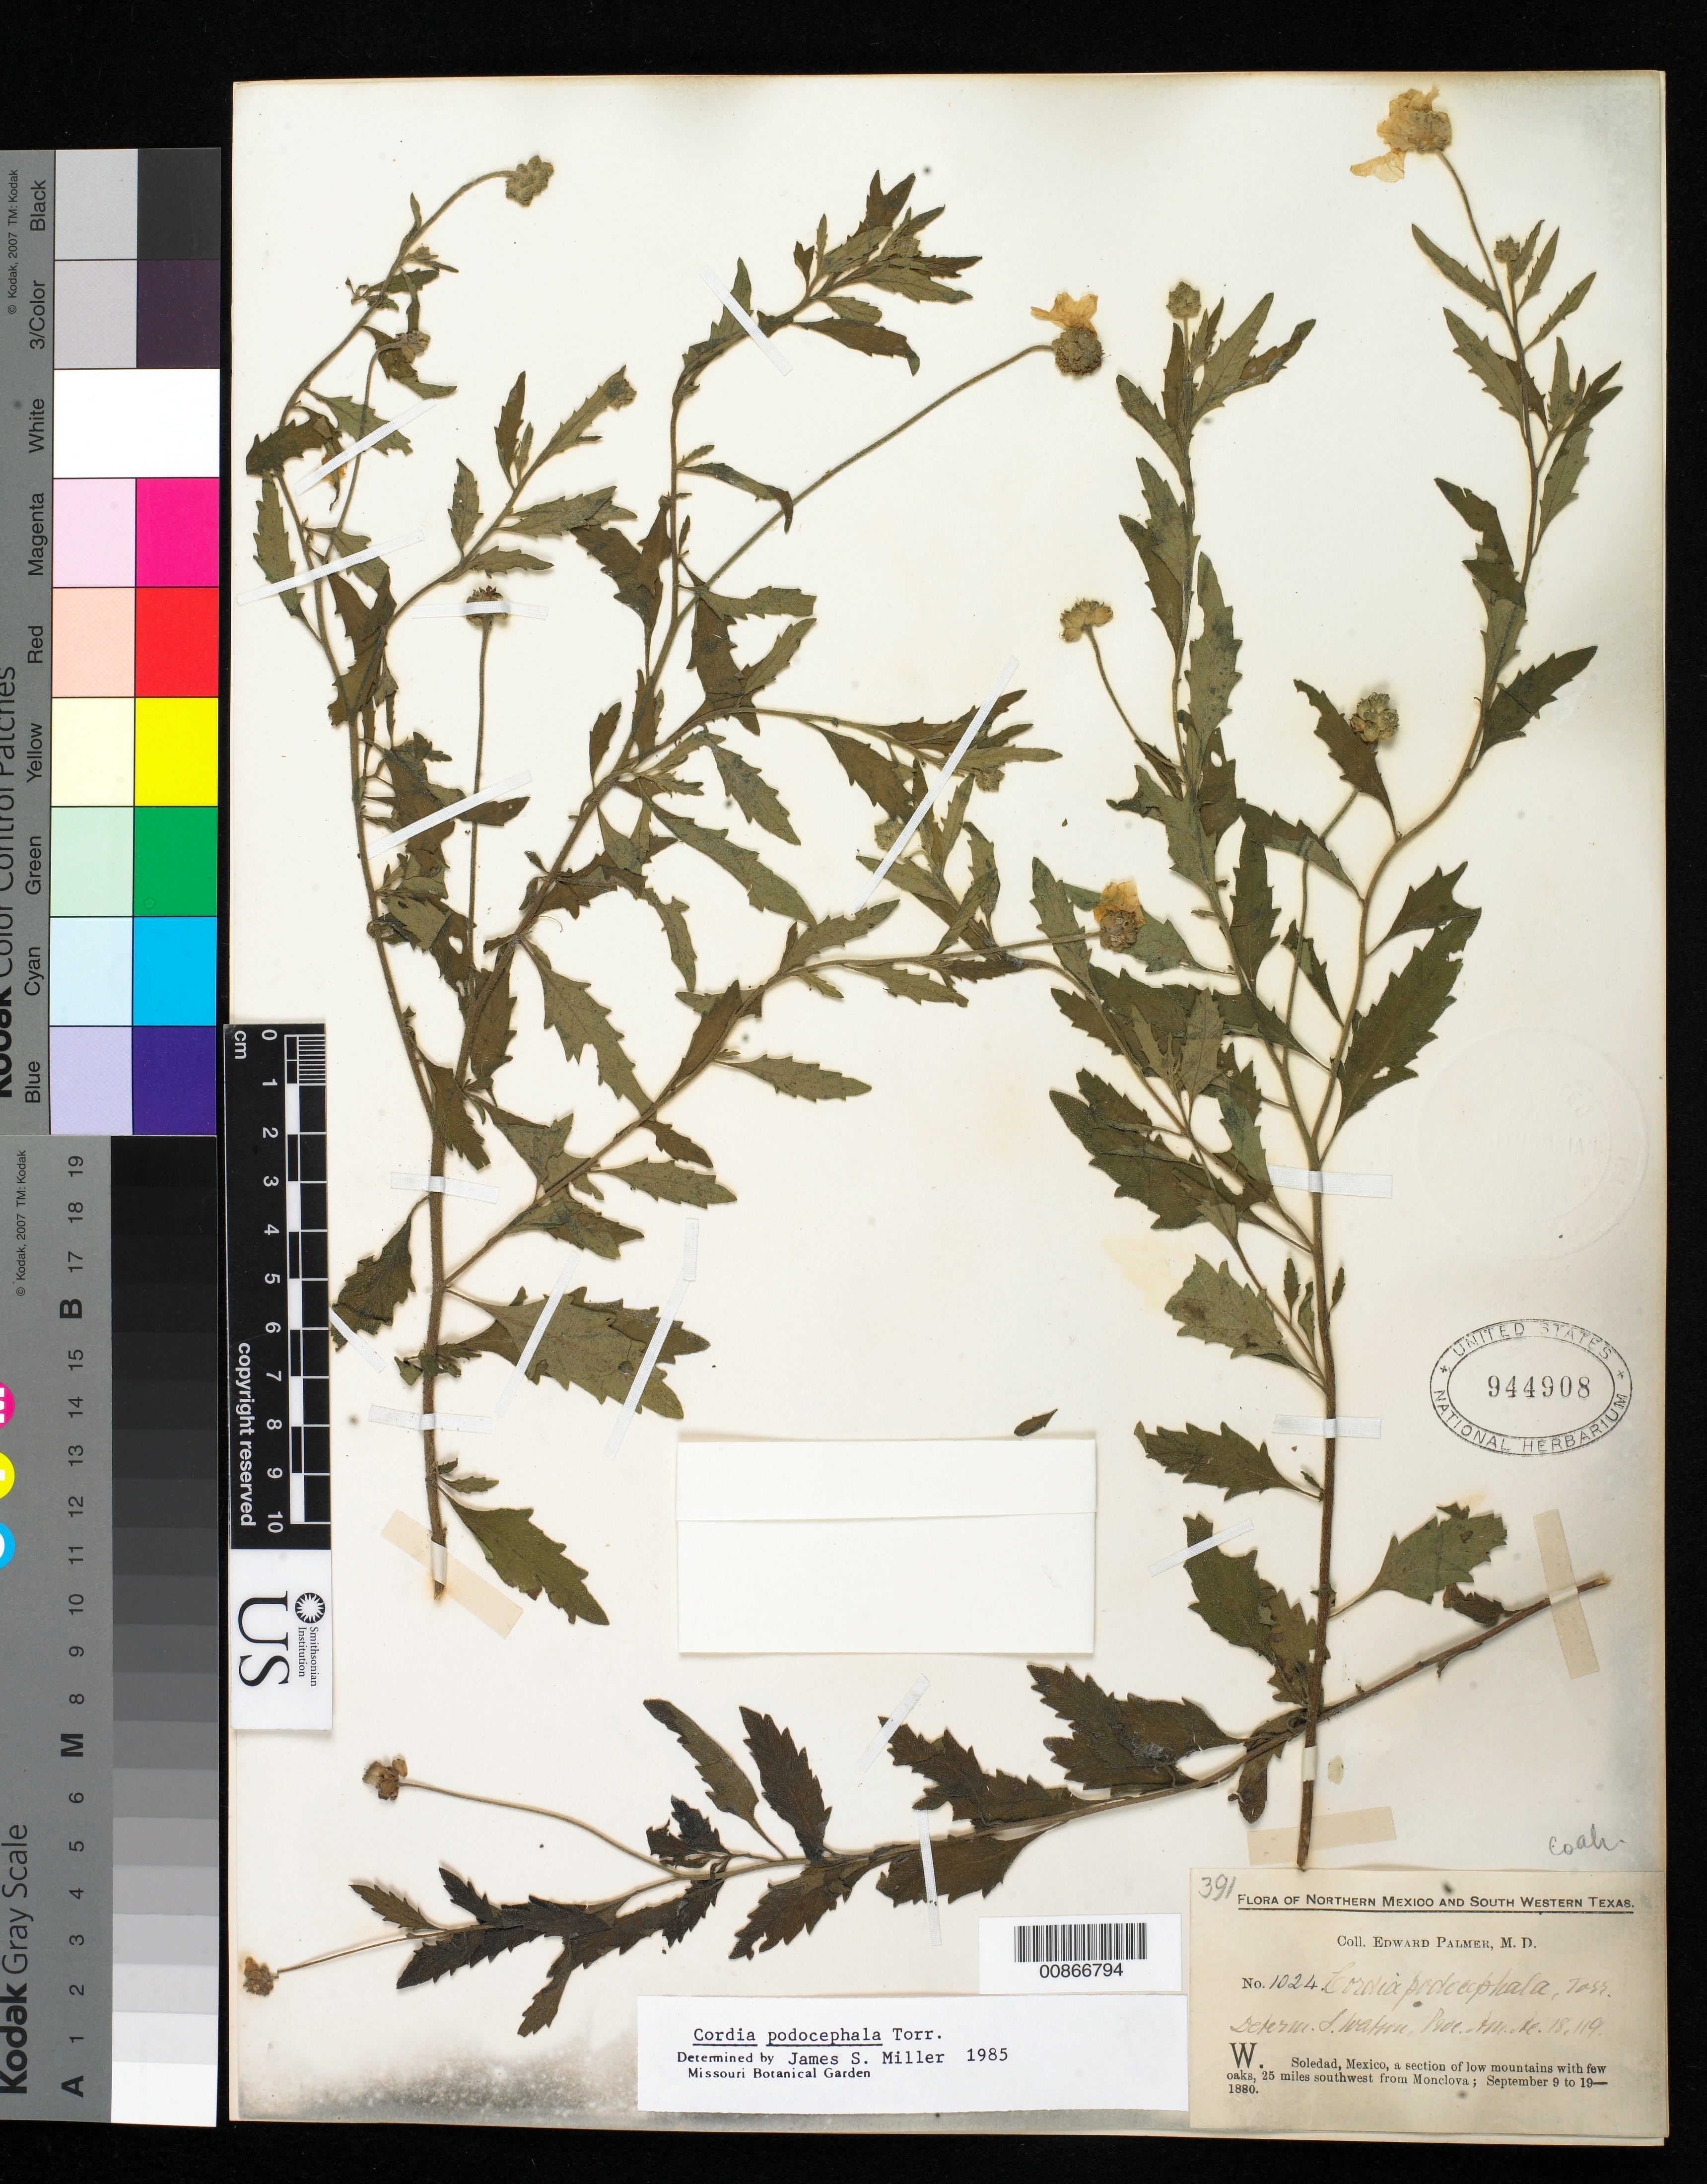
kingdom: Plantae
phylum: Tracheophyta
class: Magnoliopsida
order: Boraginales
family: Cordiaceae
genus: Cordia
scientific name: Cordia podocephala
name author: Torr.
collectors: E. Palmer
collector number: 1024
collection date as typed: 09 Sep 1880 to 19 Sep 1880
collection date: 1880-09-09/1880-09-19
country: Mexico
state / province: Coahuila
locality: W. Soledad, 25 miles southwest from Monclova, Coahuila.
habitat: A section of low mountains with few oaks.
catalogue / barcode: US 944908